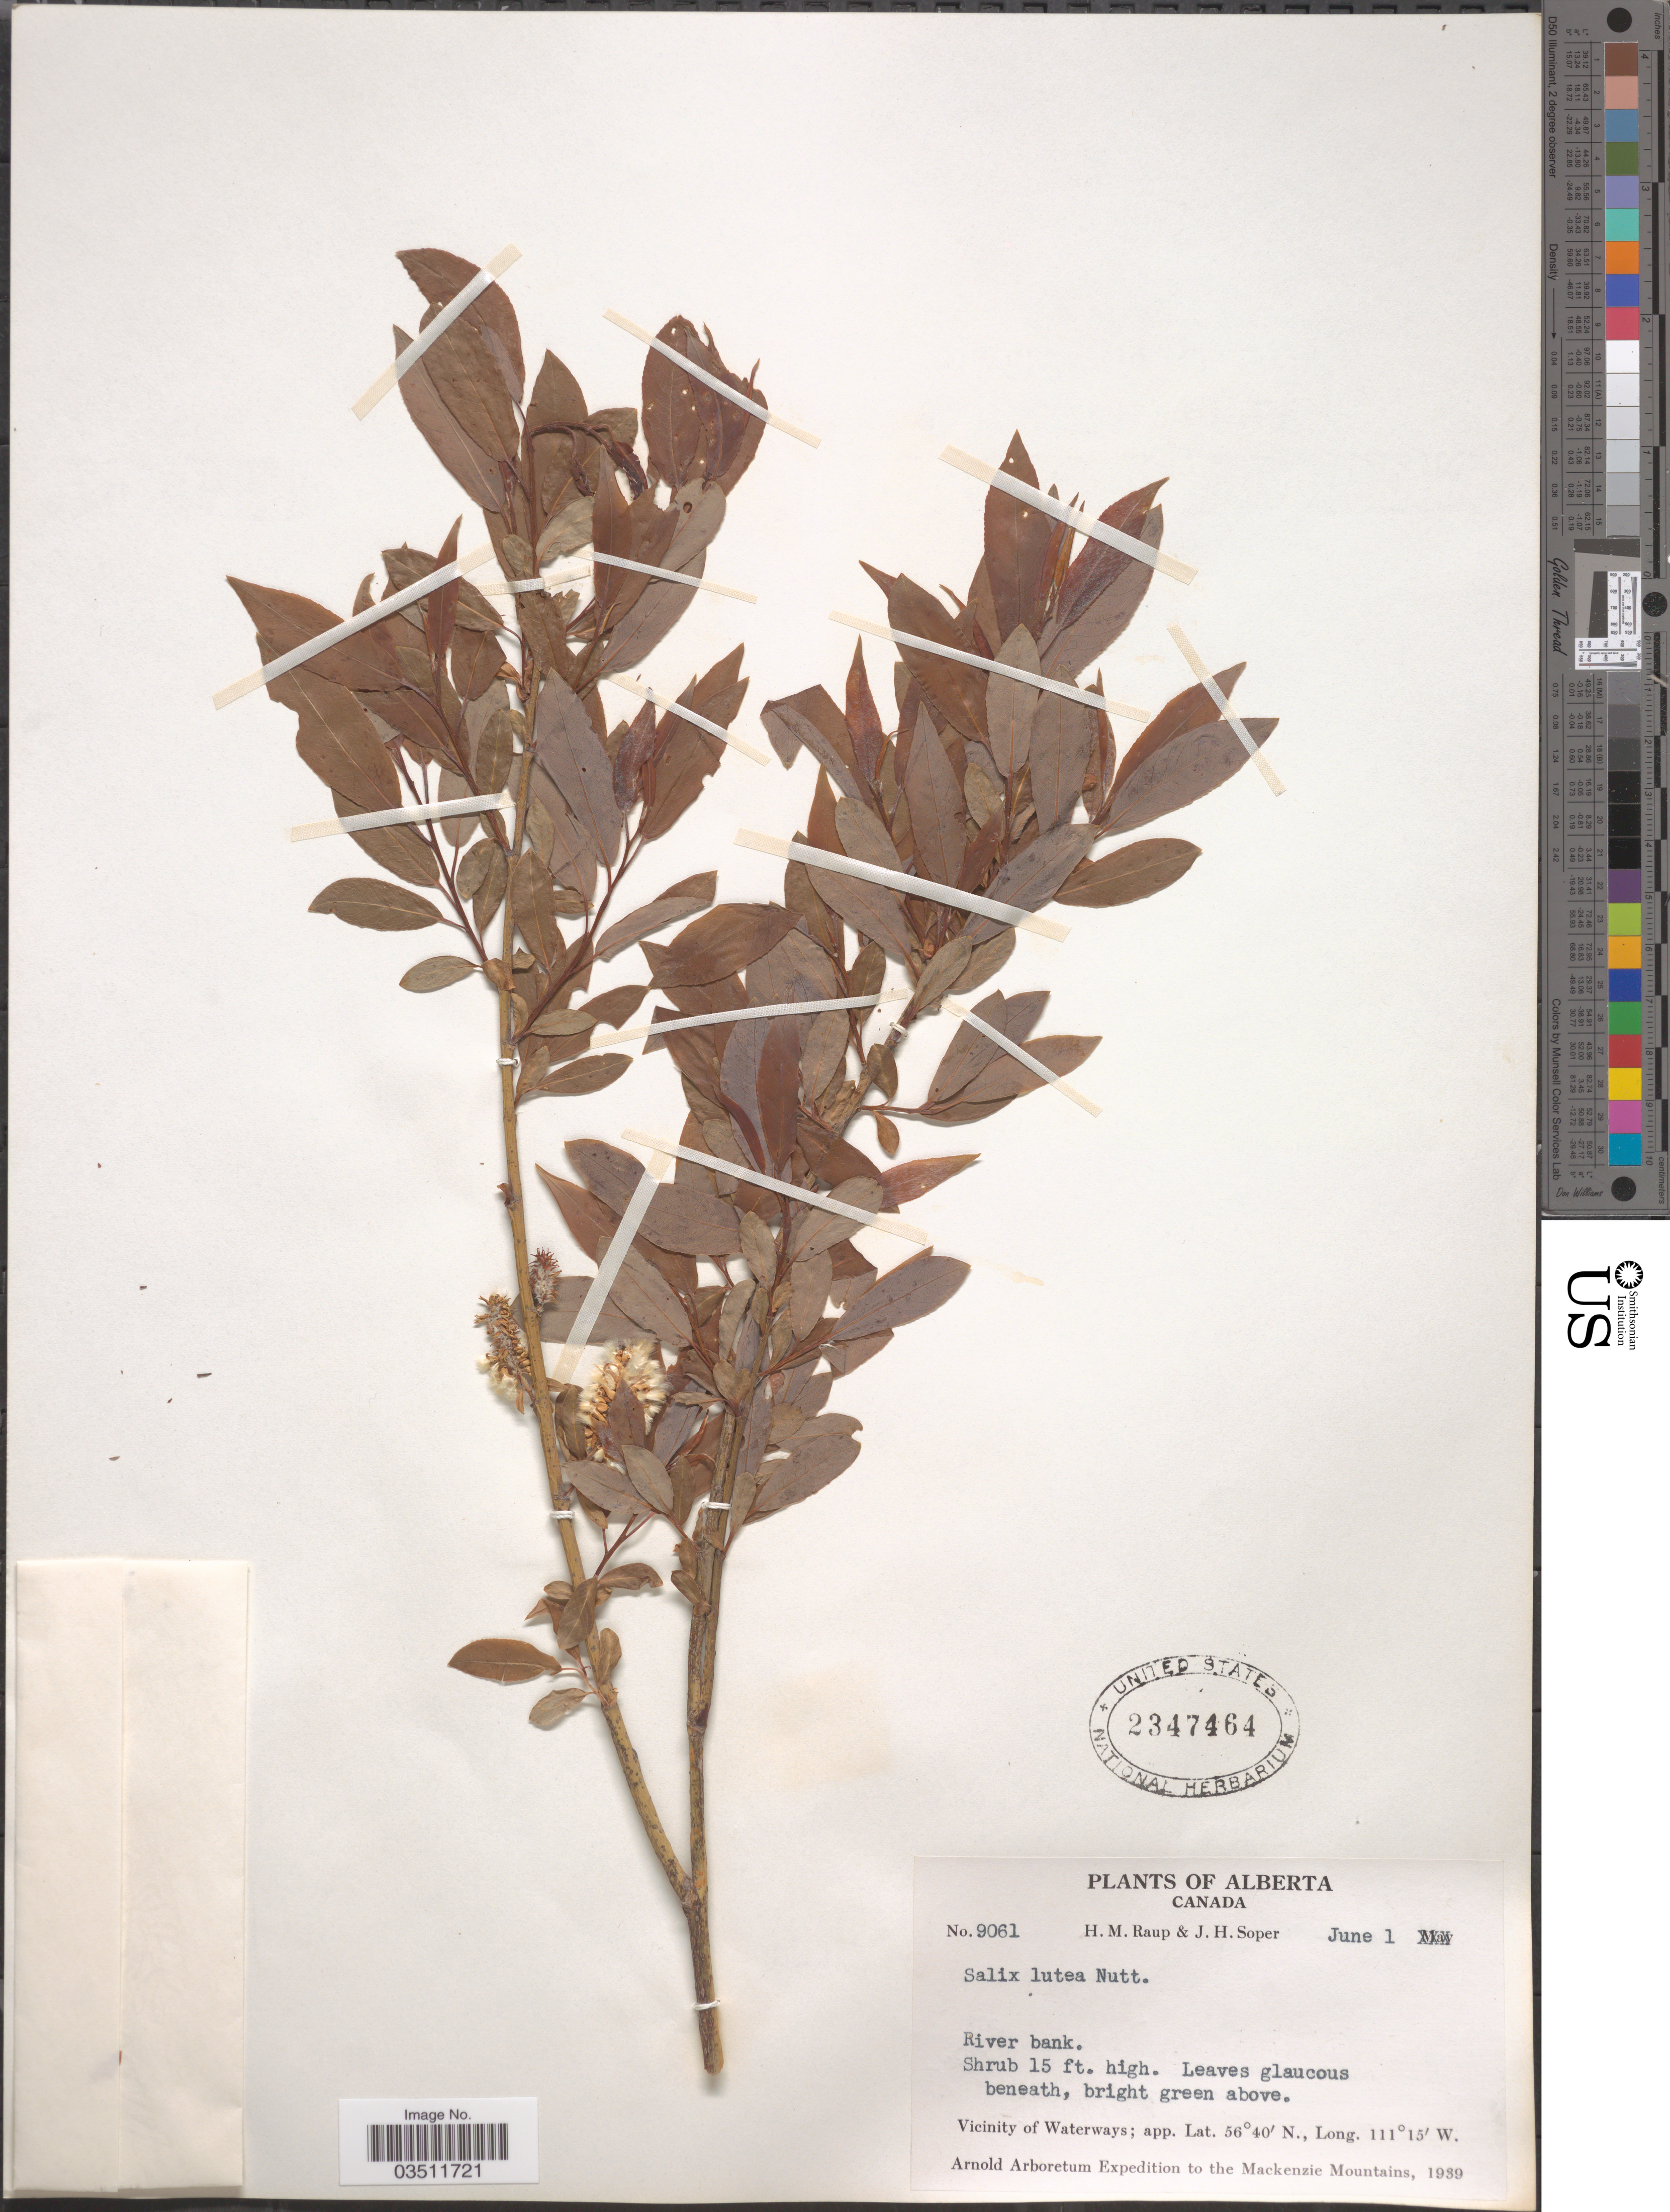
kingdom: Plantae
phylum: Tracheophyta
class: Magnoliopsida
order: Malpighiales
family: Salicaceae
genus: Salix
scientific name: Salix lutea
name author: Nutt.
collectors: H. Raup & J. H. Soper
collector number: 9061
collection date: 1939-06-01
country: Canada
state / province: Alberta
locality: River bank. Vicinity of Waterways. Mackenzie Mountains.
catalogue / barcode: US 2347464